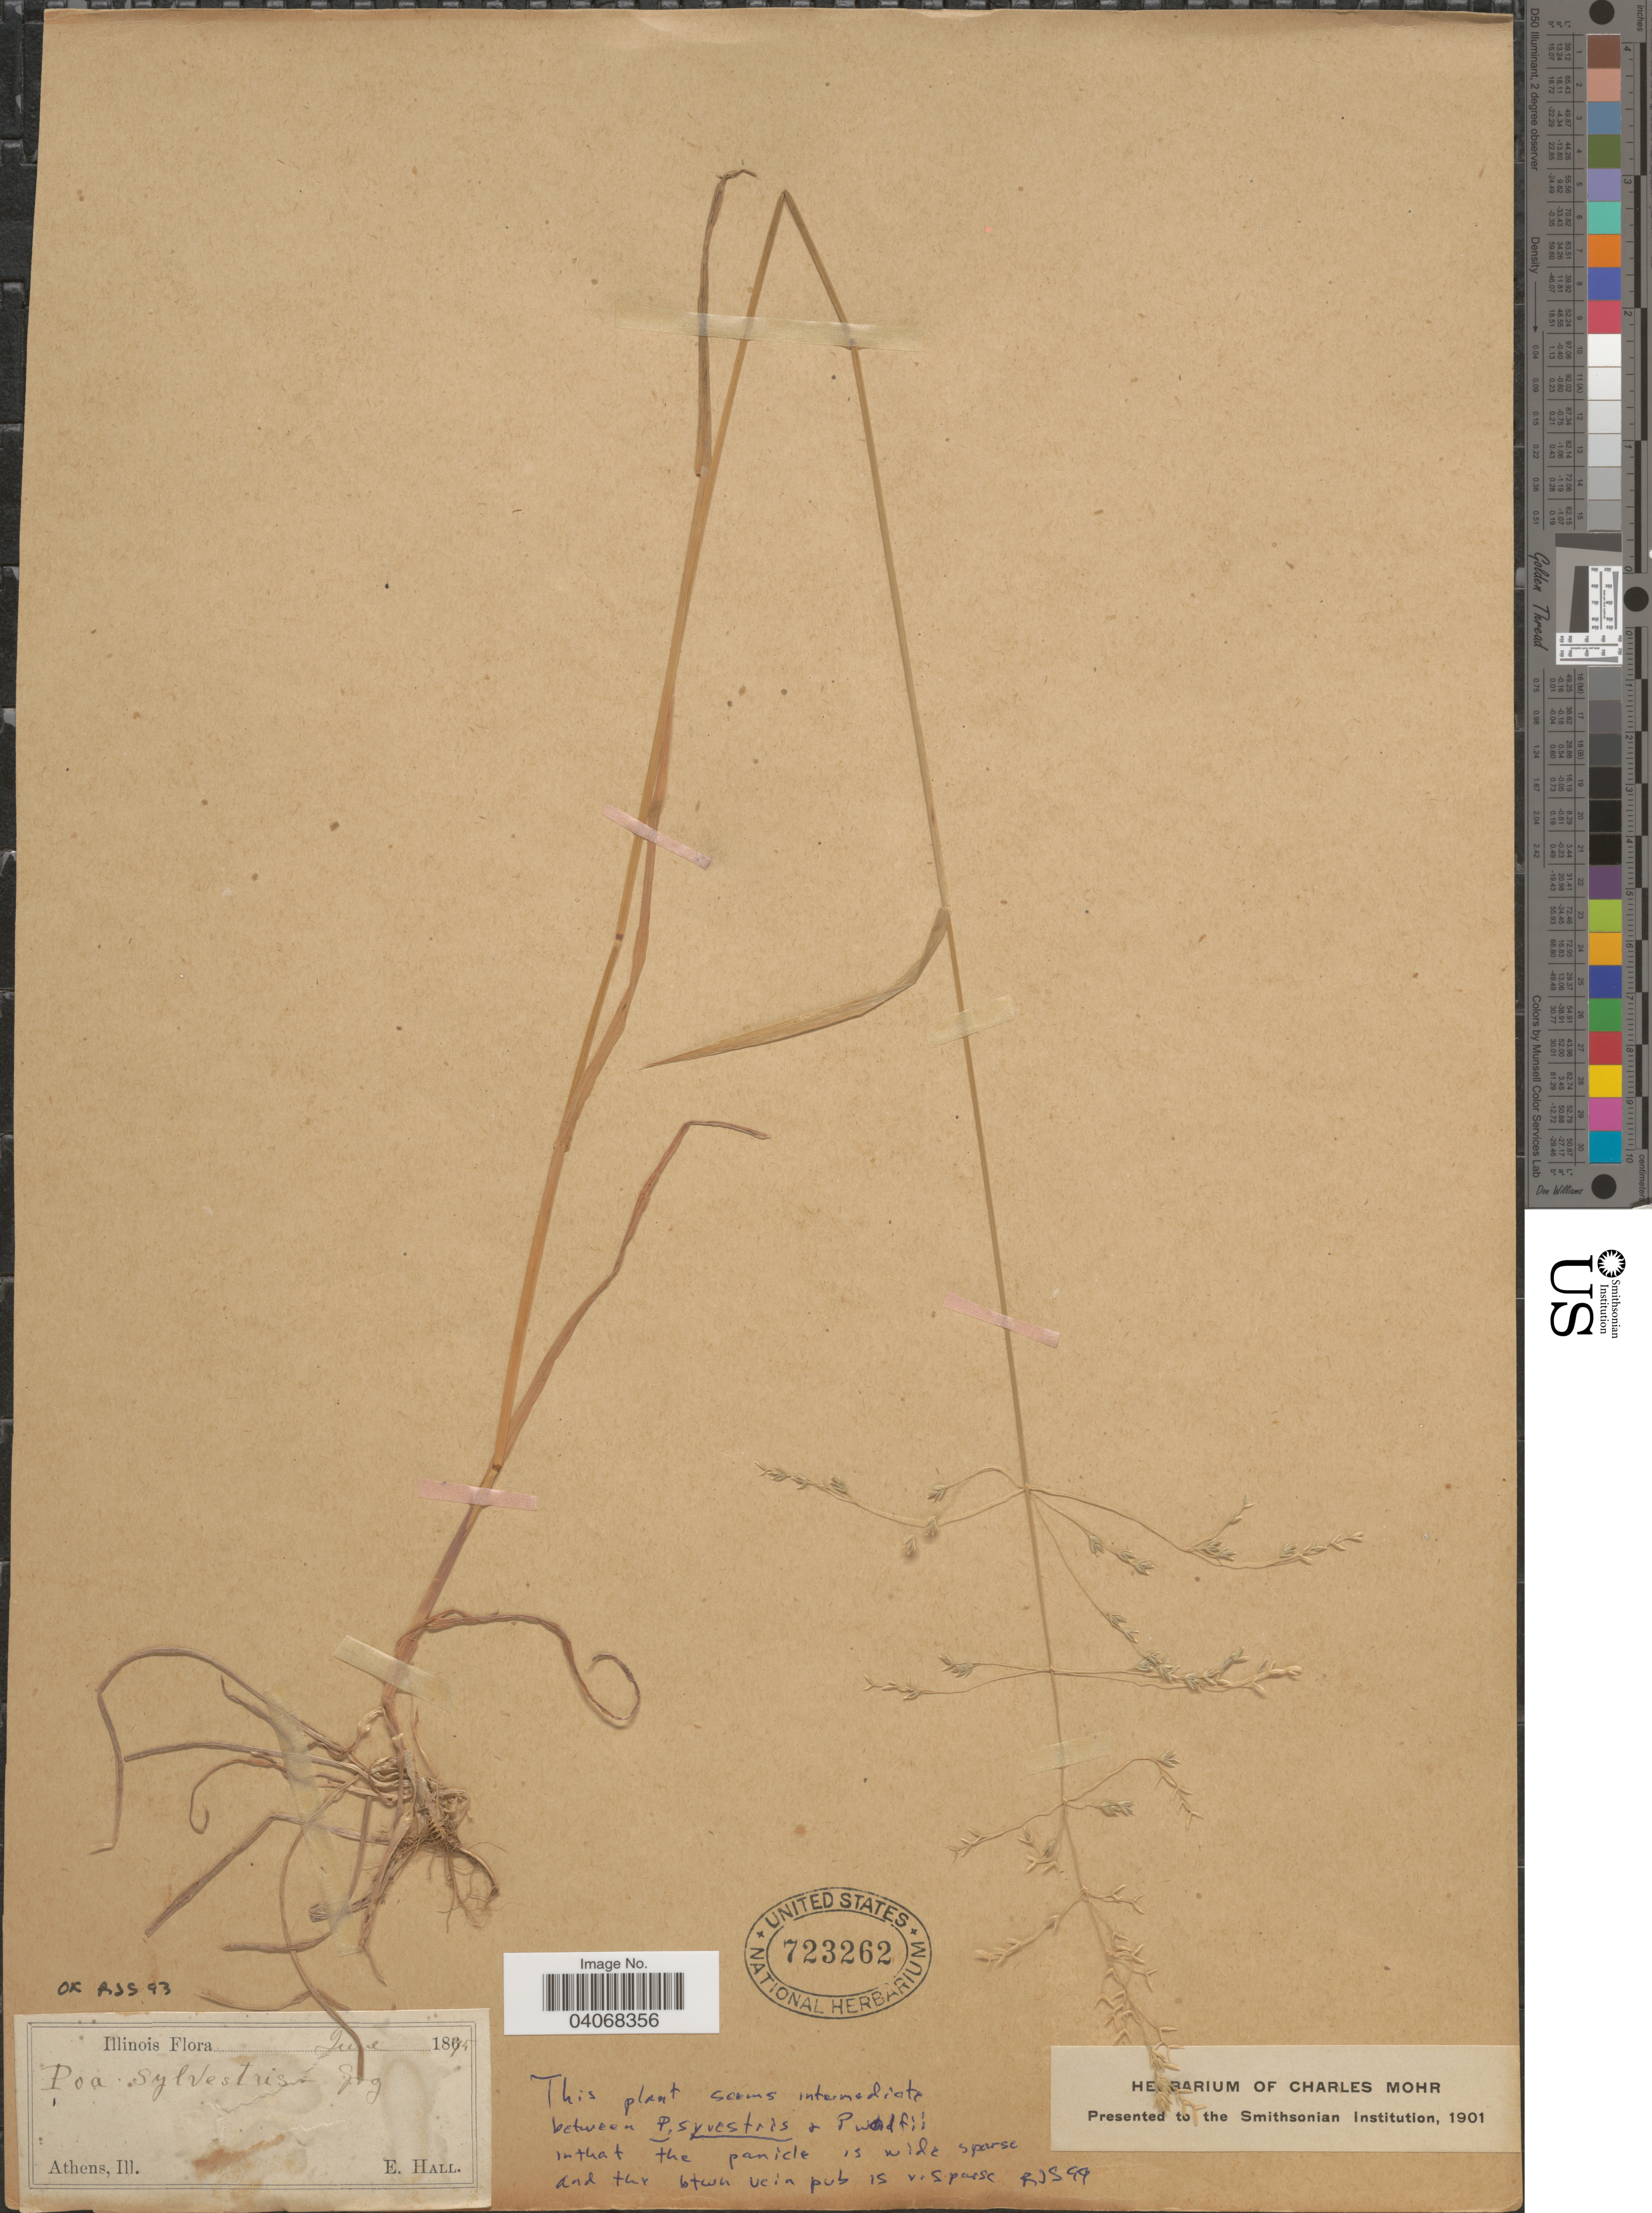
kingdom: Plantae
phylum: Tracheophyta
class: Liliopsida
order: Poales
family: Poaceae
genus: Poa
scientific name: Poa sylvestris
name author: A. Gray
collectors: E. Hall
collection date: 1874-06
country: United States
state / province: Illinois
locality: Athens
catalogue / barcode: US 723262